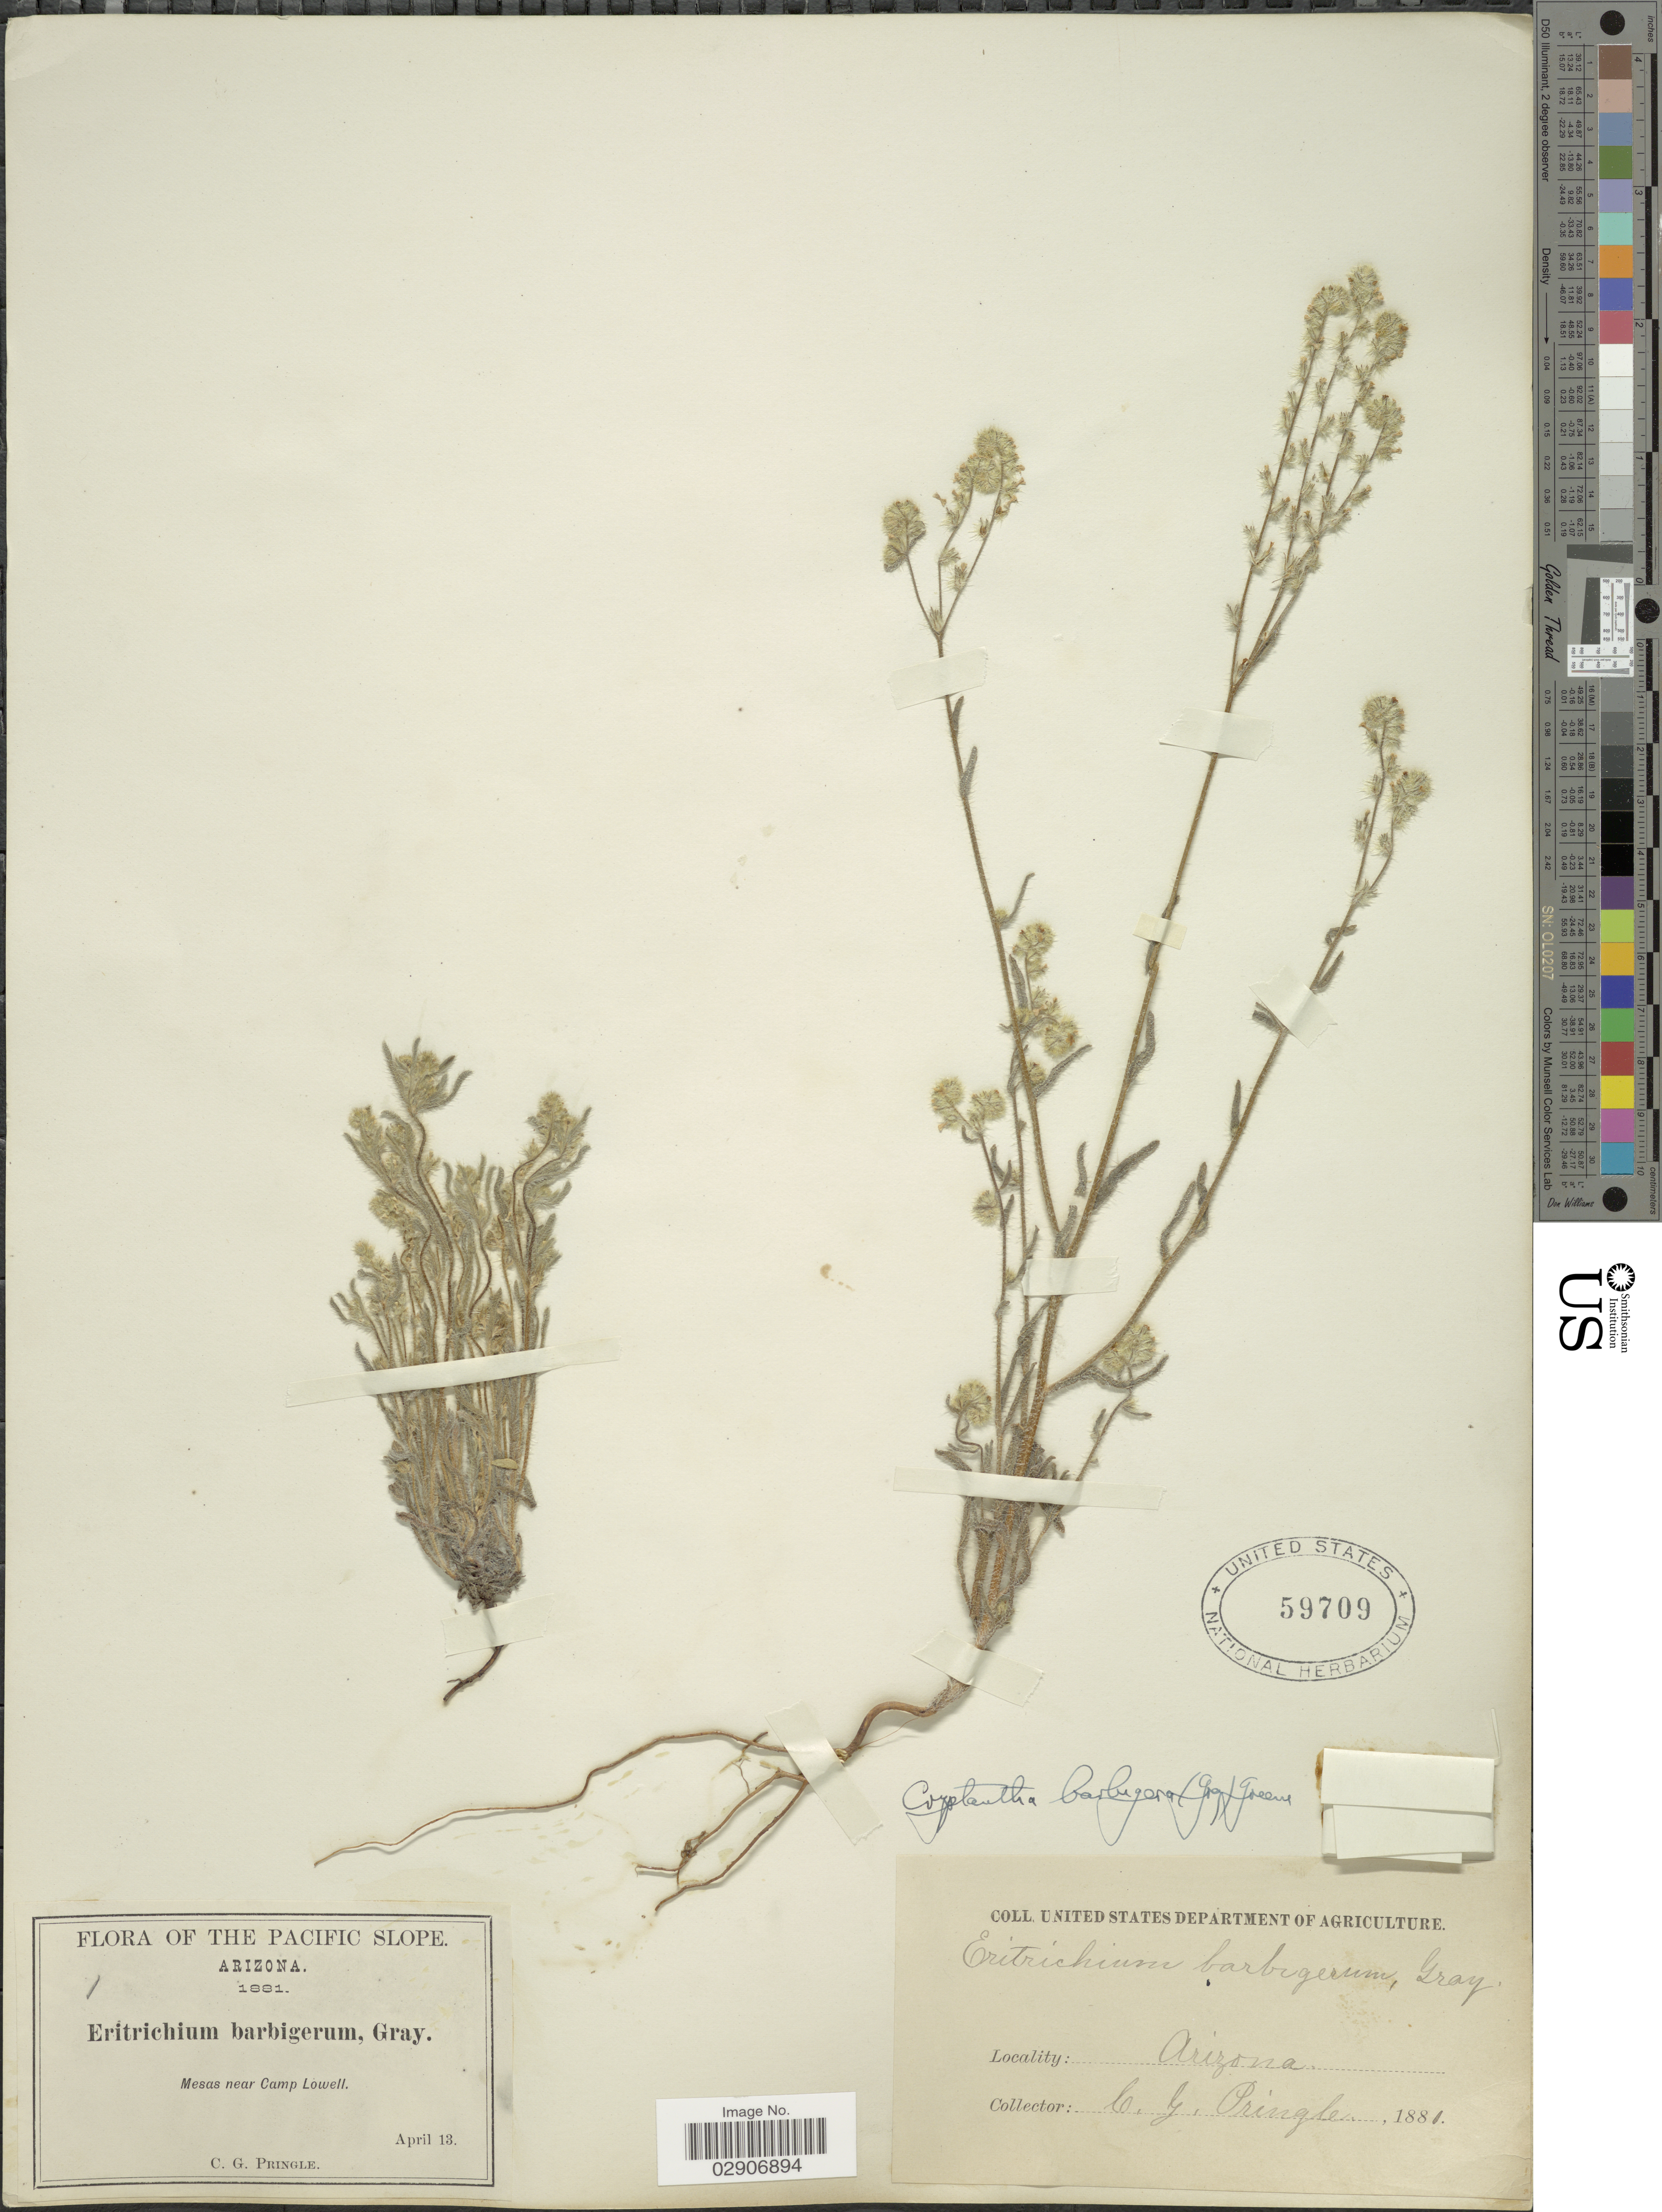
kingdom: Plantae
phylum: Tracheophyta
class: Magnoliopsida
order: Boraginales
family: Boraginaceae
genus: Cryptantha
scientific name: Cryptantha barbigera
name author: (A. Gray) Greene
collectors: C. G. Pringle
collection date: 1881-04-13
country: United States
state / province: Arizona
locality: The Pacific Slope. Mesas near Camp Lowell.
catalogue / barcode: US 59709